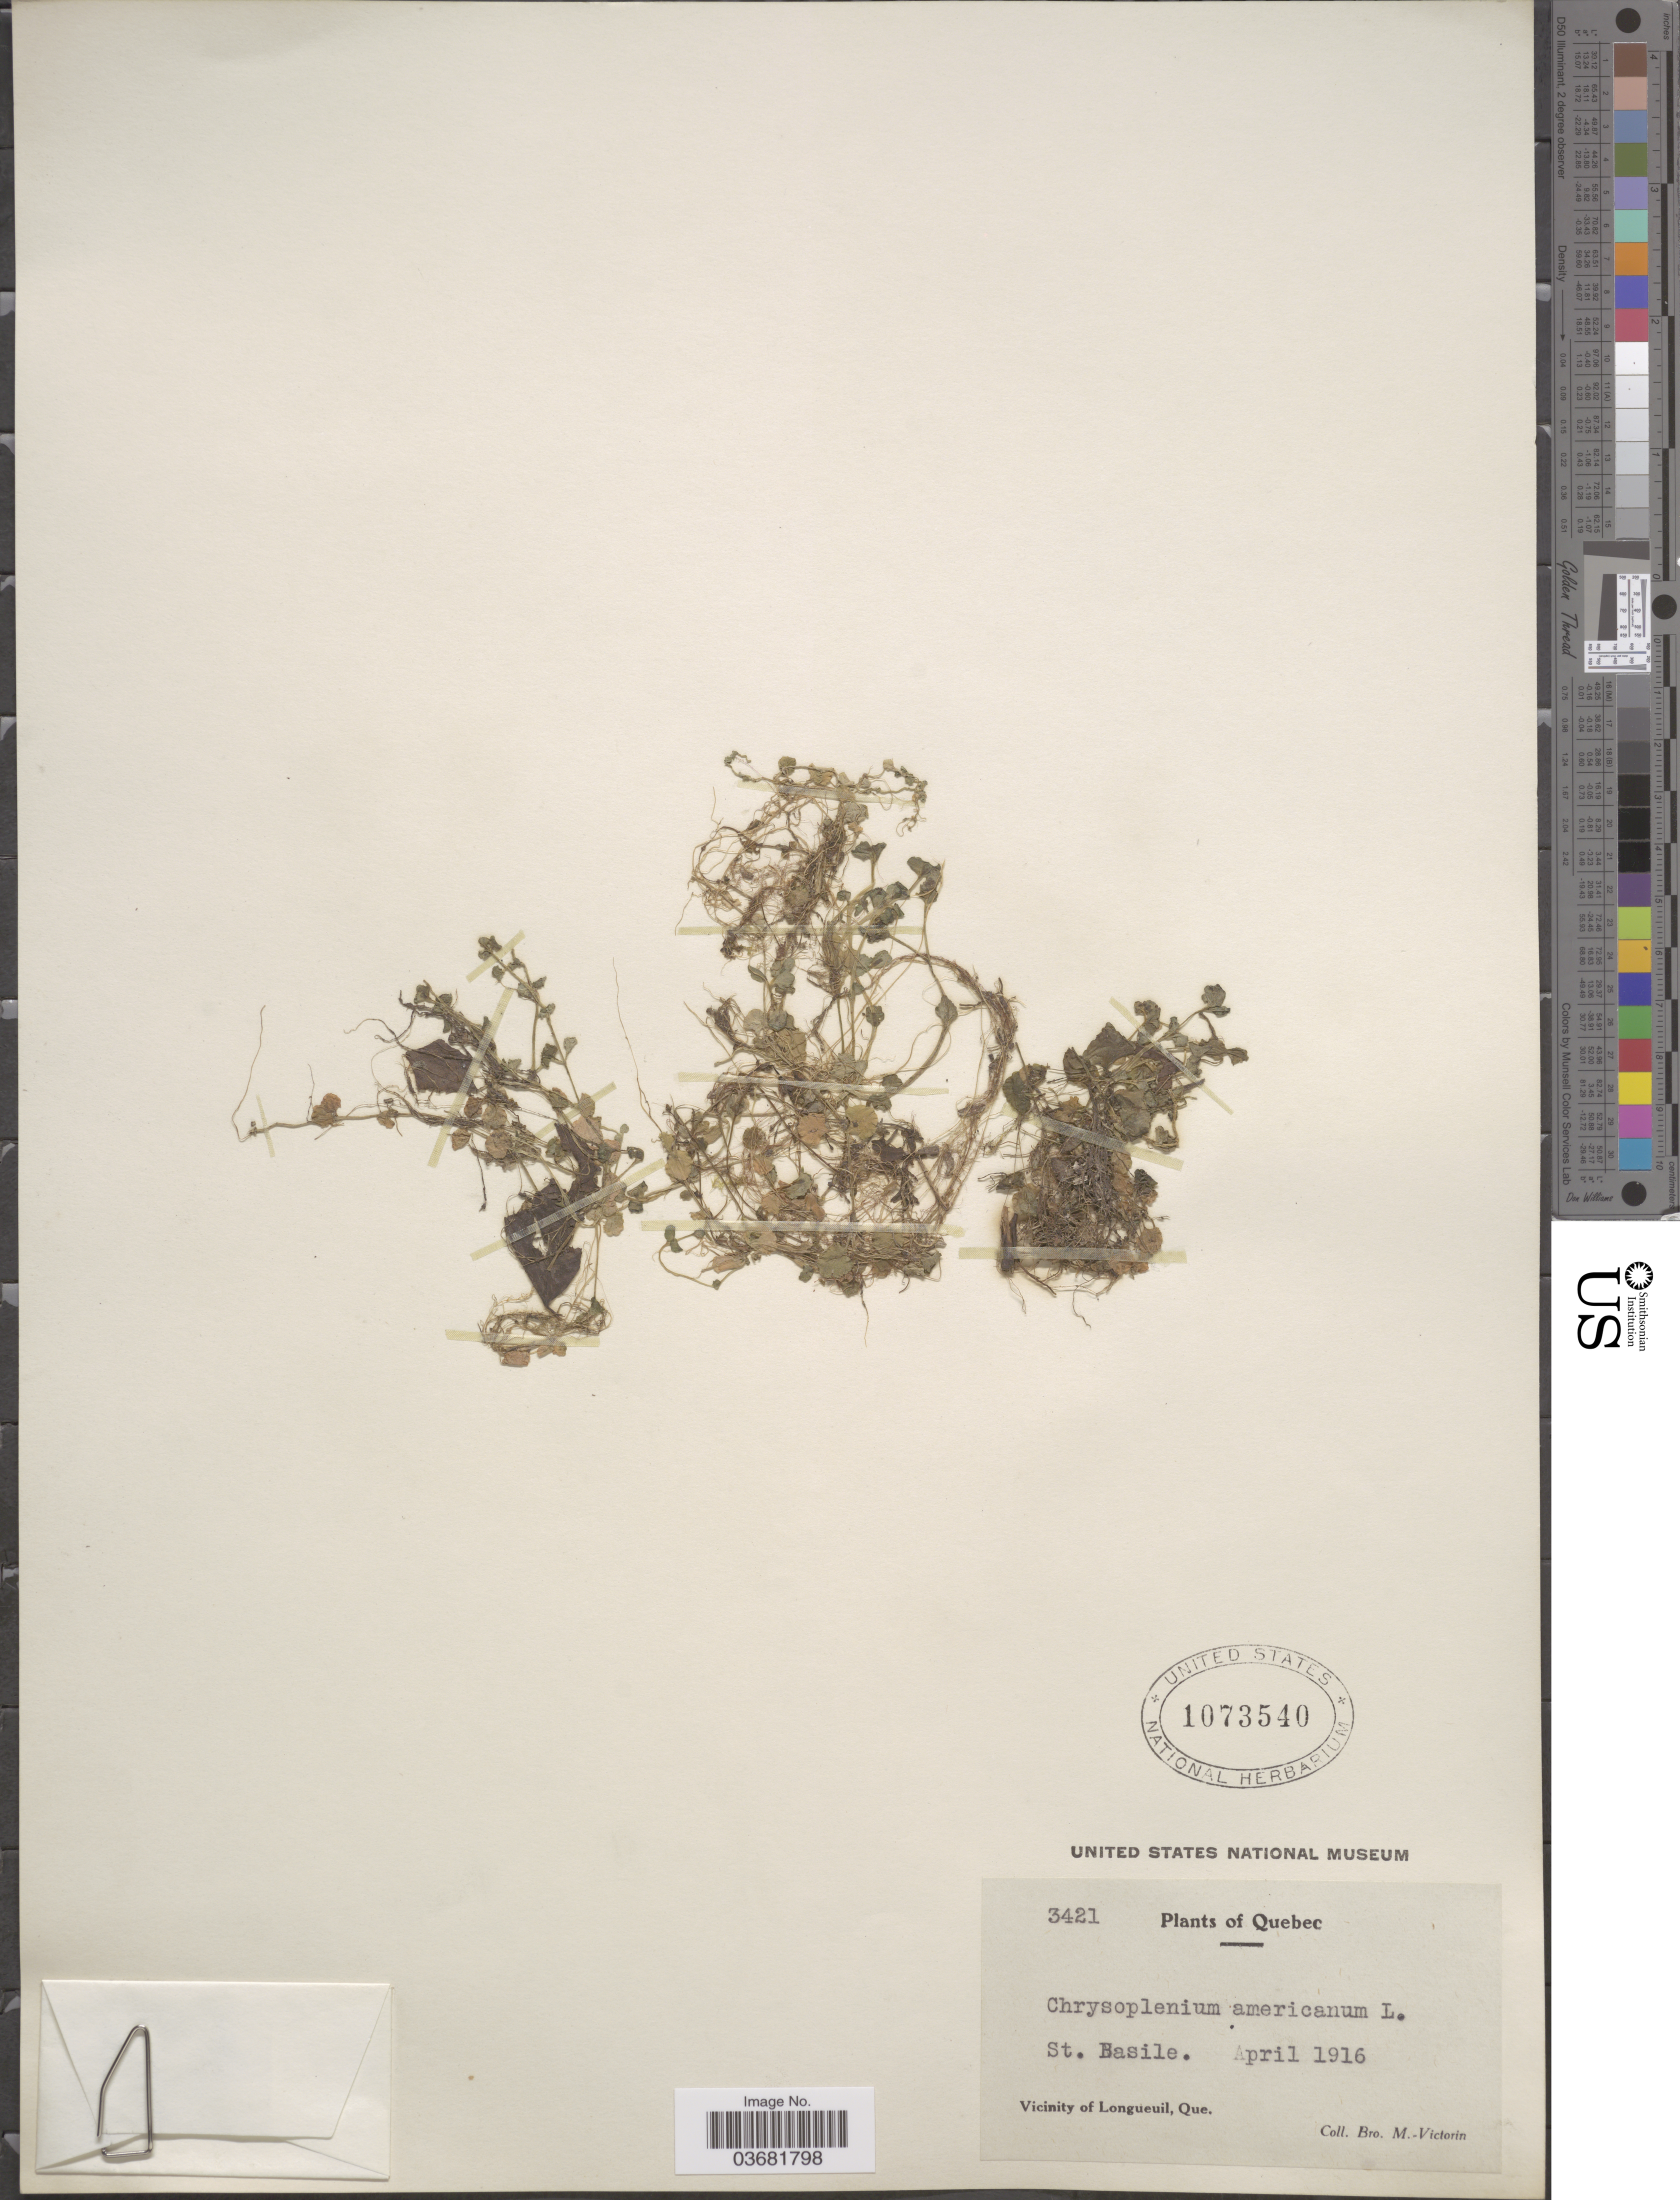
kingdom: Plantae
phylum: Tracheophyta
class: Magnoliopsida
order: Saxifragales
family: Saxifragaceae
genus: Chrysosplenium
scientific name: Chrysosplenium americanum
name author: Schwein.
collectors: Fr. Marie-Victorin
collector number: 3421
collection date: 1916-04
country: Canada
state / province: Quebec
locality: St. Basile. Vicinity of Longueuil.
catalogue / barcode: US 1073540